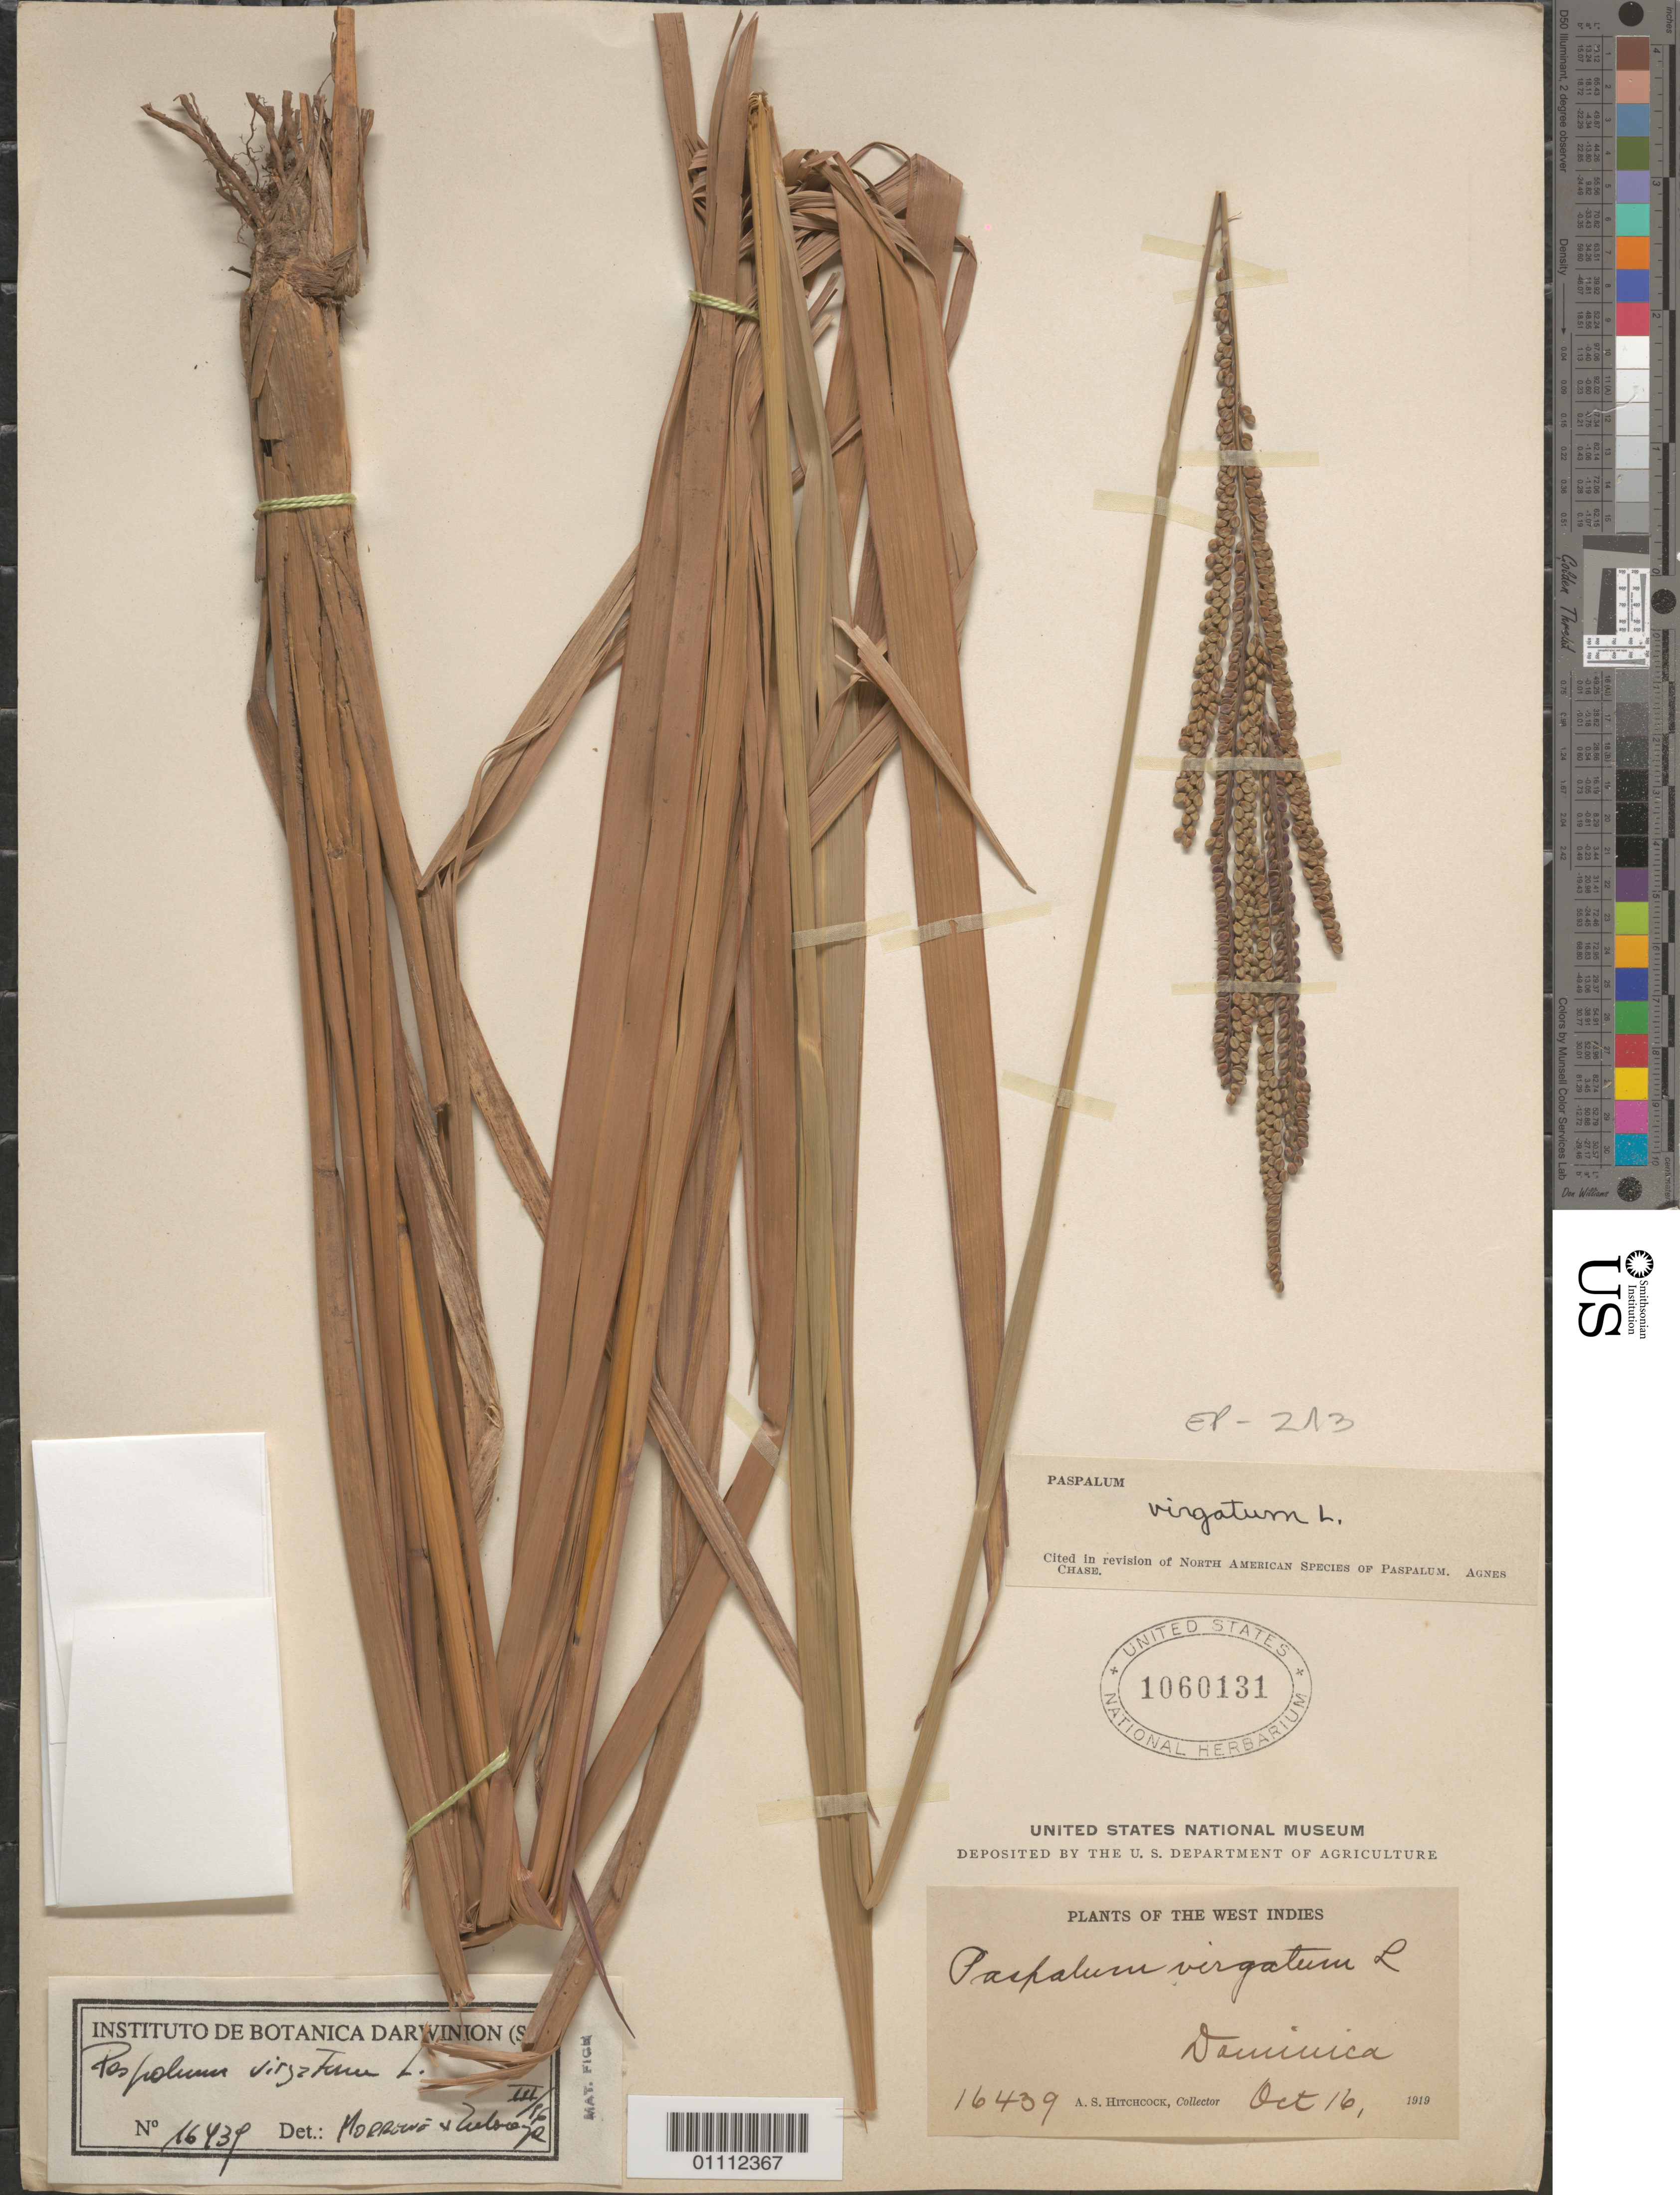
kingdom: Plantae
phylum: Tracheophyta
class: Liliopsida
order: Poales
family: Poaceae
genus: Paspalum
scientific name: Paspalum virgatum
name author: L.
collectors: A. S. Hitchcock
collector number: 16439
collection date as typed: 16 Oct 1919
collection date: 1919-10-16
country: Dominica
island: Dominica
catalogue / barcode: US 1060131